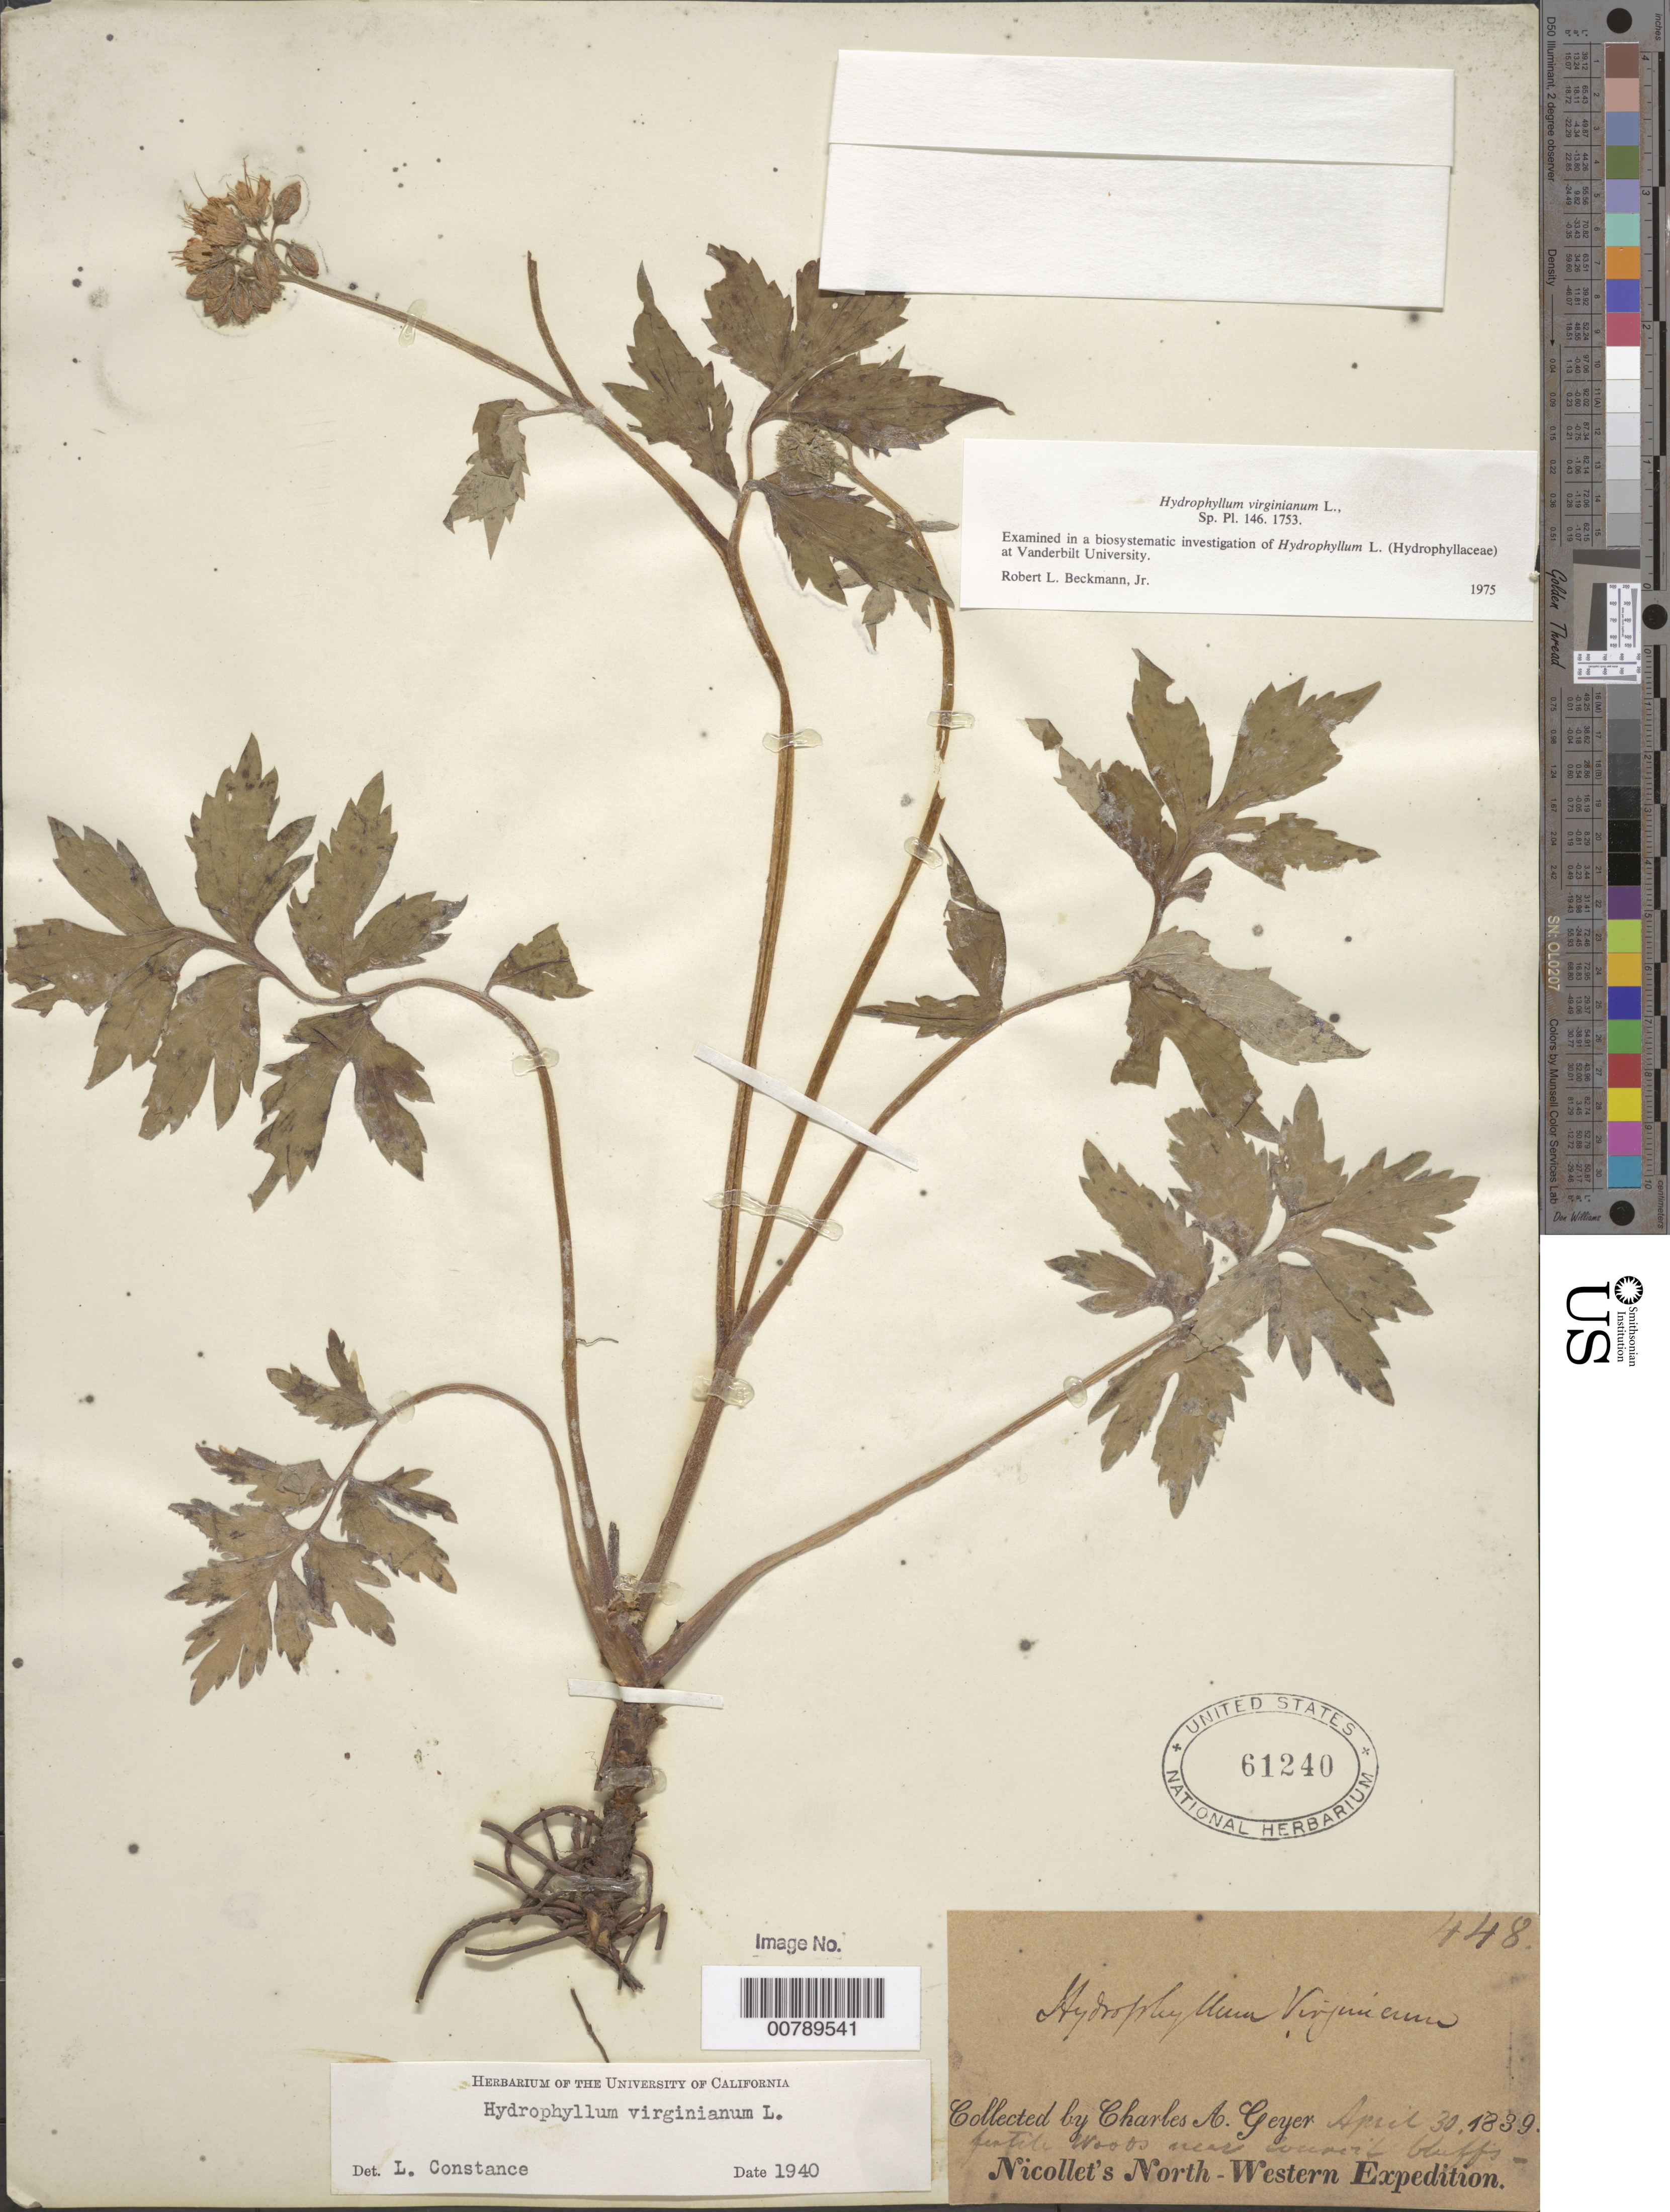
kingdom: Plantae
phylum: Tracheophyta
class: Magnoliopsida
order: Boraginales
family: Hydrophyllaceae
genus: Hydrophyllum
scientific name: Hydrophyllum virginianum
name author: L.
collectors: C. A. Geyer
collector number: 448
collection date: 1839-04-30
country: United States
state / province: Iowa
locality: Nicollet's North-Western Expedition. Fertile woods near Council bluffs.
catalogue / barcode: US 61240